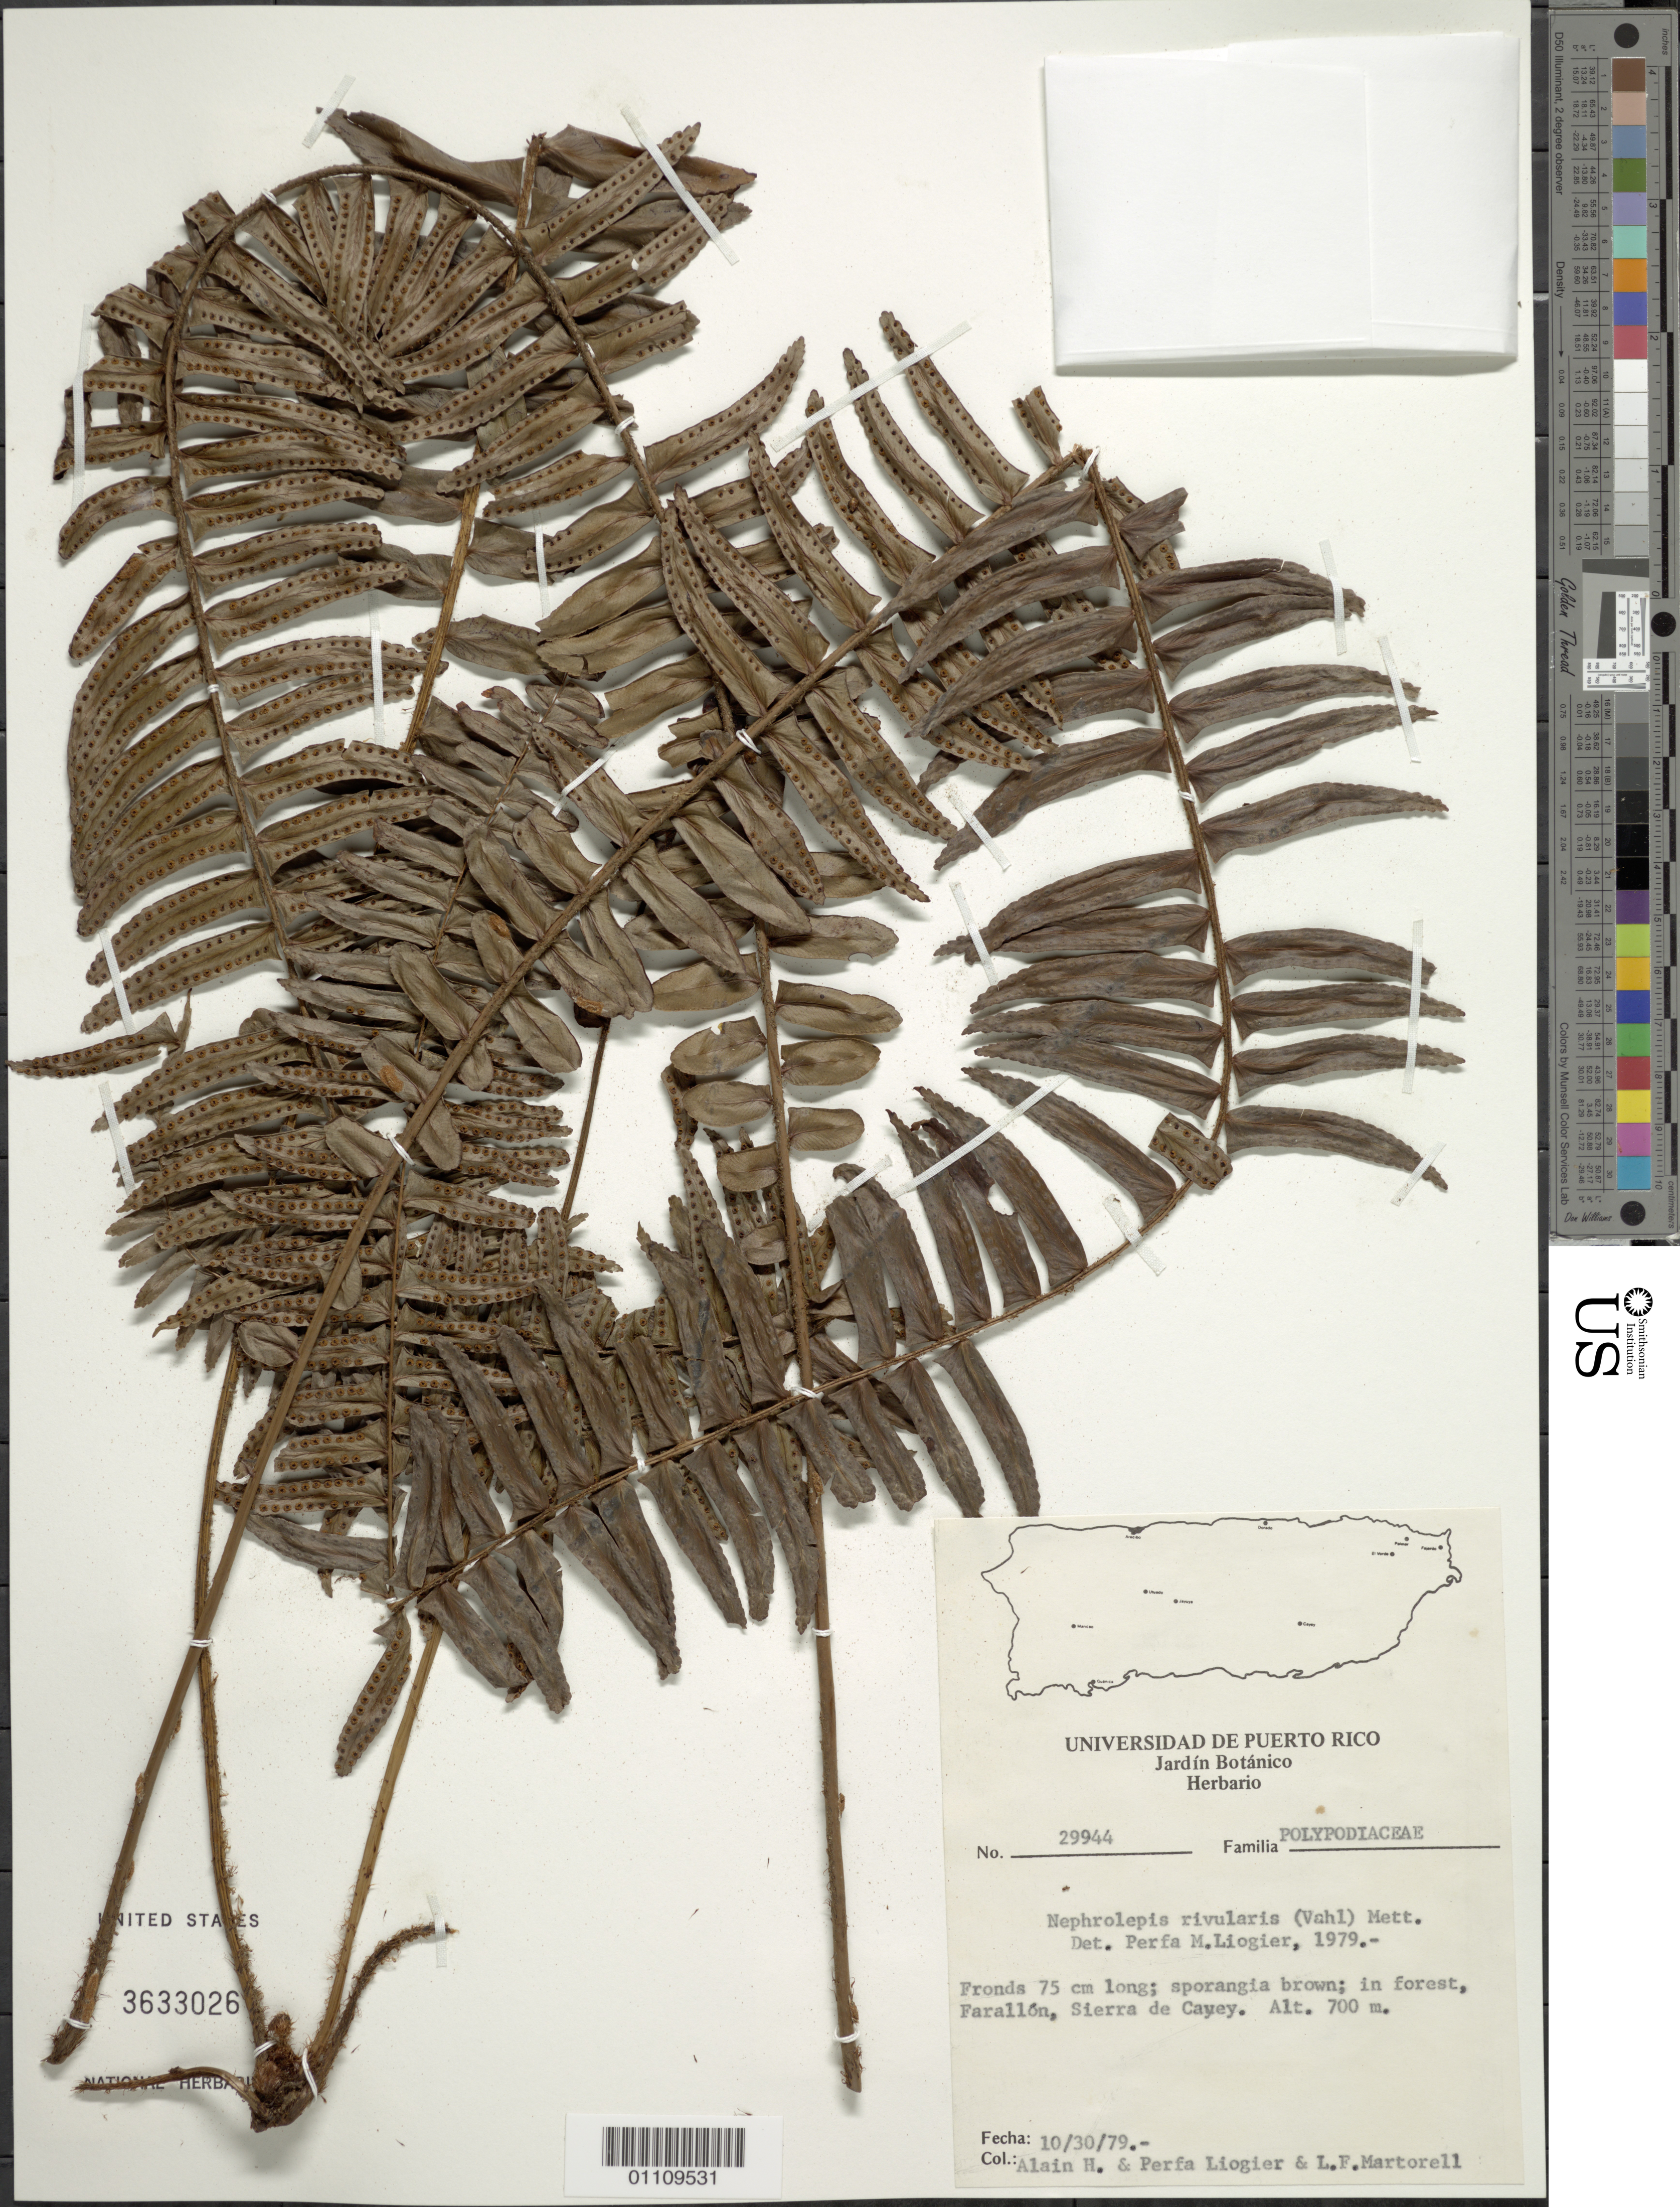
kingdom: Plantae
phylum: Tracheophyta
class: Polypodiopsida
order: Polypodiales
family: Nephrolepidaceae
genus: Nephrolepis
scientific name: Nephrolepis rivularis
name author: (Vahl) Mett. ex Krug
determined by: Liogier, M. P. M.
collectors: A. H. Liogier, M. P. Liogier & L. Martorell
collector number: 29944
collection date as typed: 30 Oct 1979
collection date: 1979-10-30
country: Puerto Rico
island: Puerto Rico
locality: Sierra de Cayey, Farallón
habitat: In forest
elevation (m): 700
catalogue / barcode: US 3633026